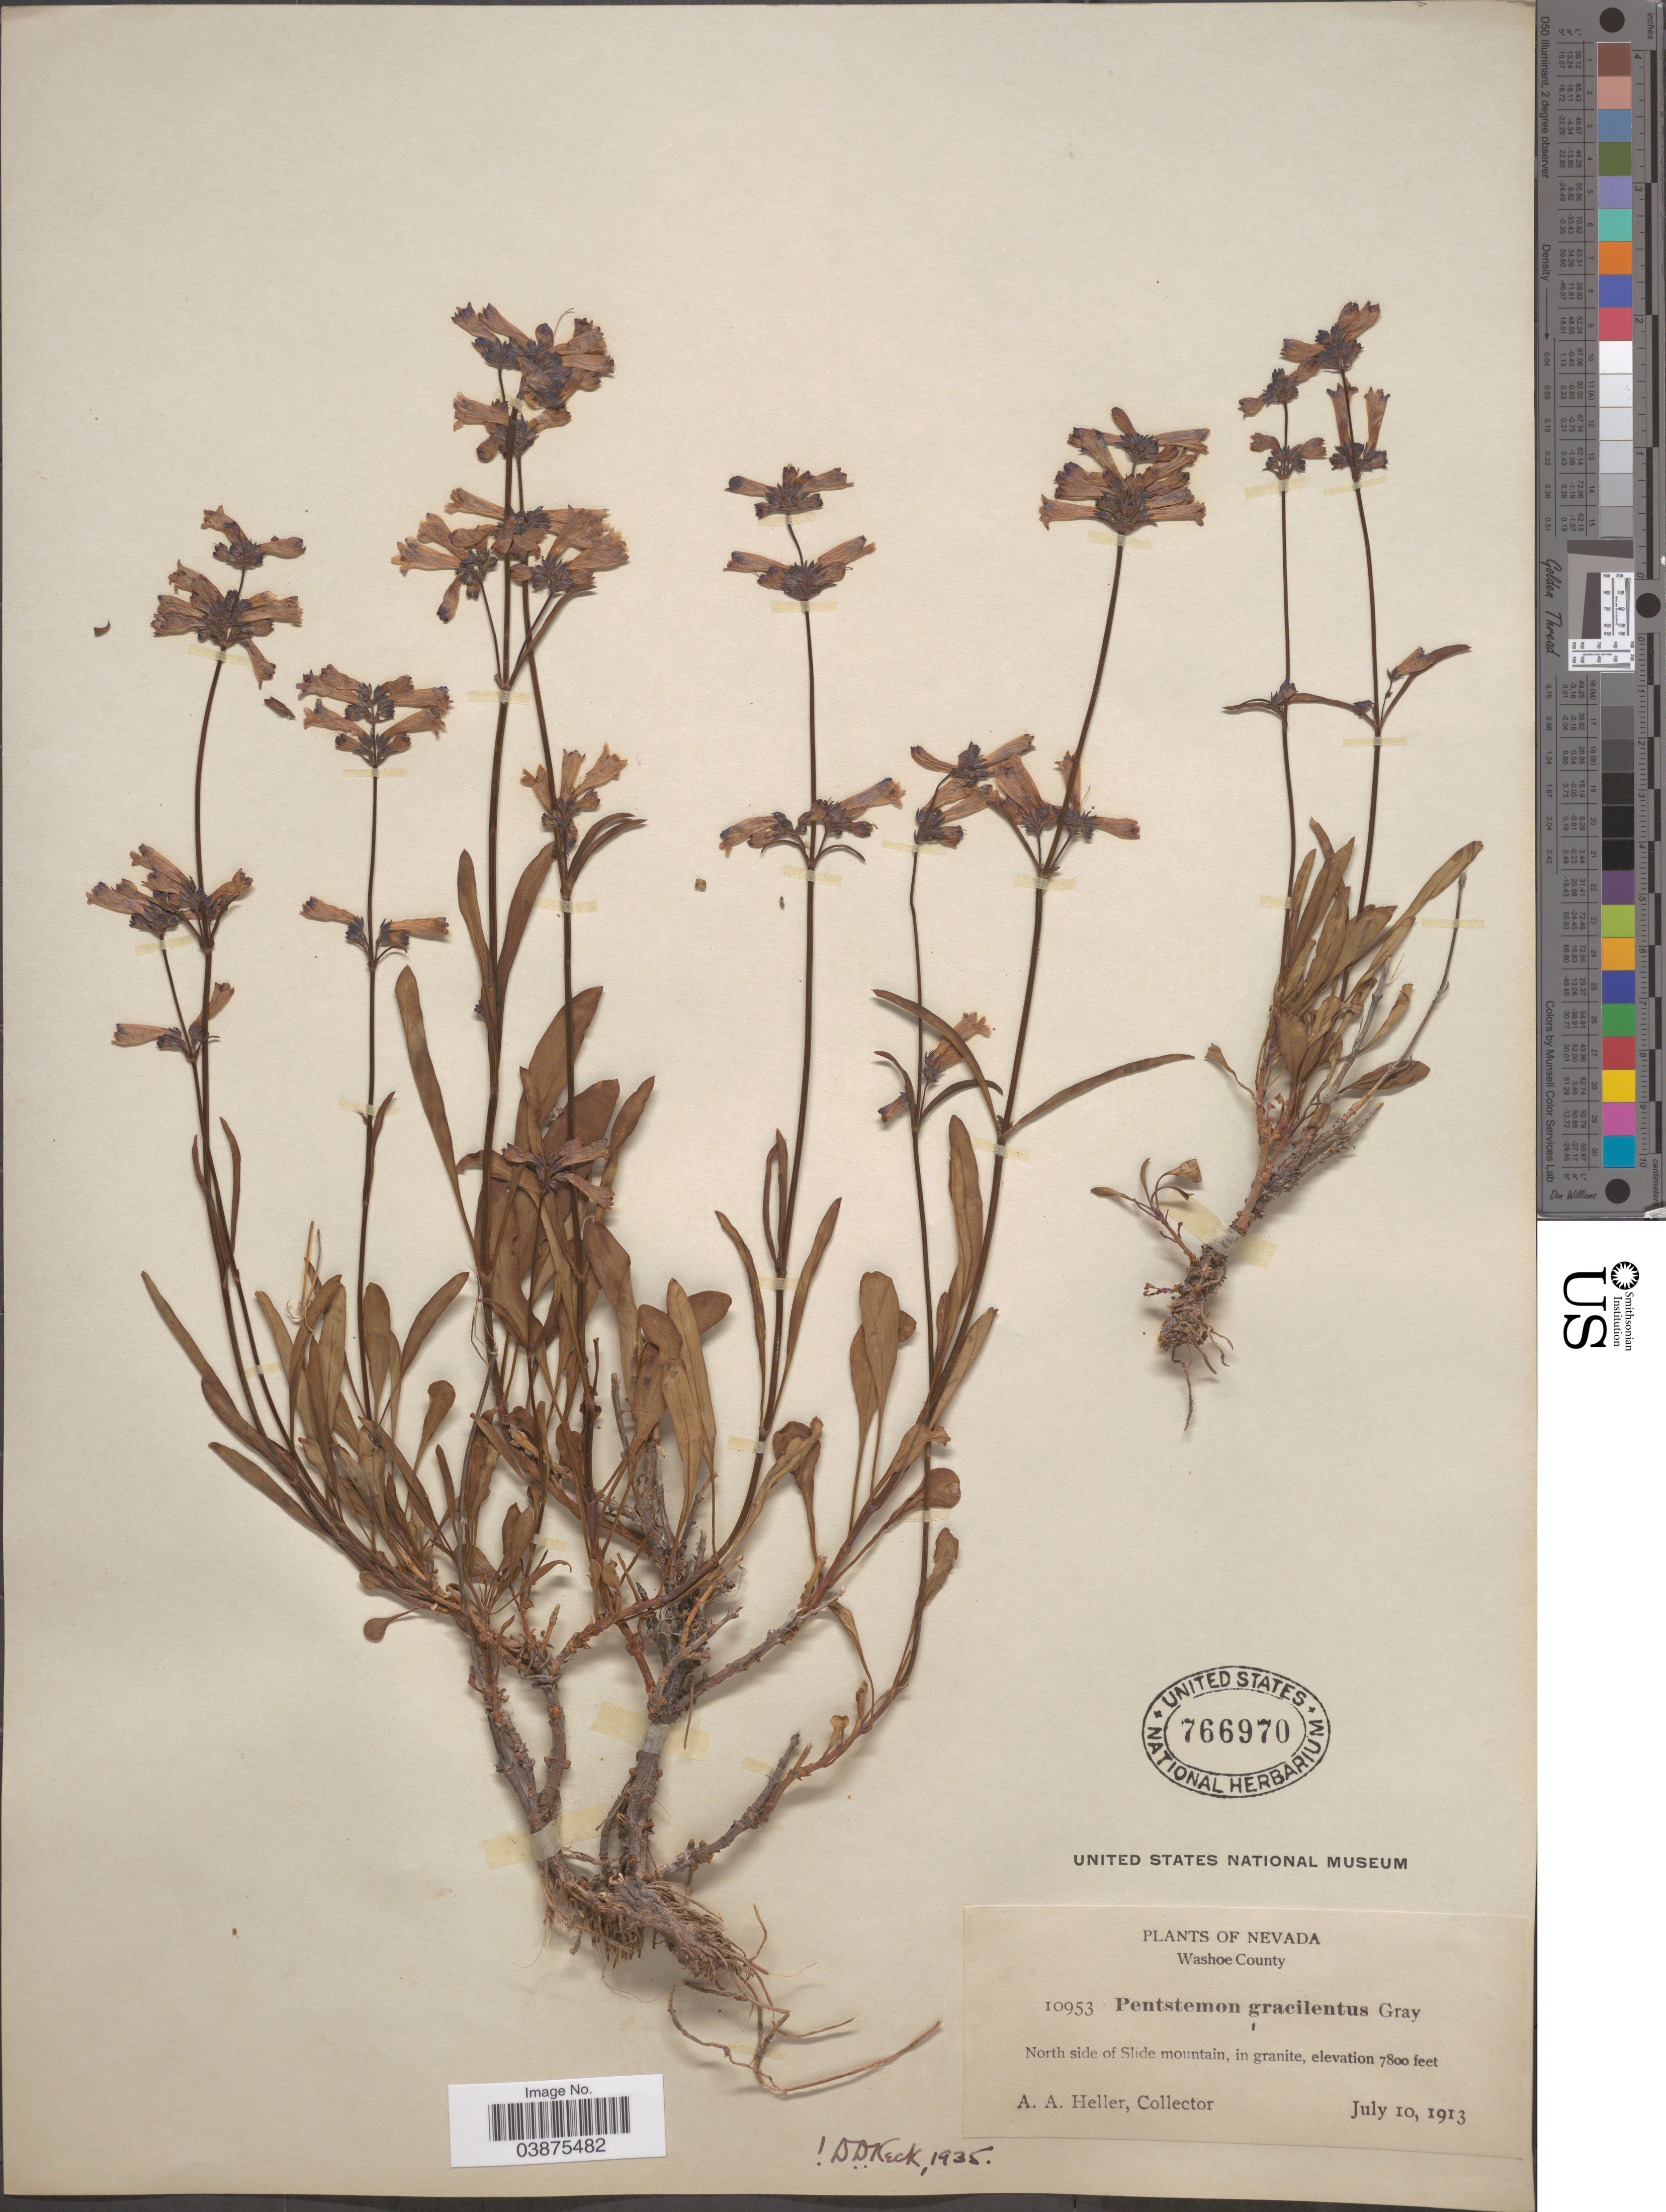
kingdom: Plantae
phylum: Tracheophyta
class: Magnoliopsida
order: Lamiales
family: Plantaginaceae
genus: Penstemon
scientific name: Penstemon gracilentus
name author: A. Gray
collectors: A. A. Heller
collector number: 10953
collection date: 1913-07-10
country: United States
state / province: Nevada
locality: Washoe County. North side of Slide mountain.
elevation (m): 2377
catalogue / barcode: US 766970